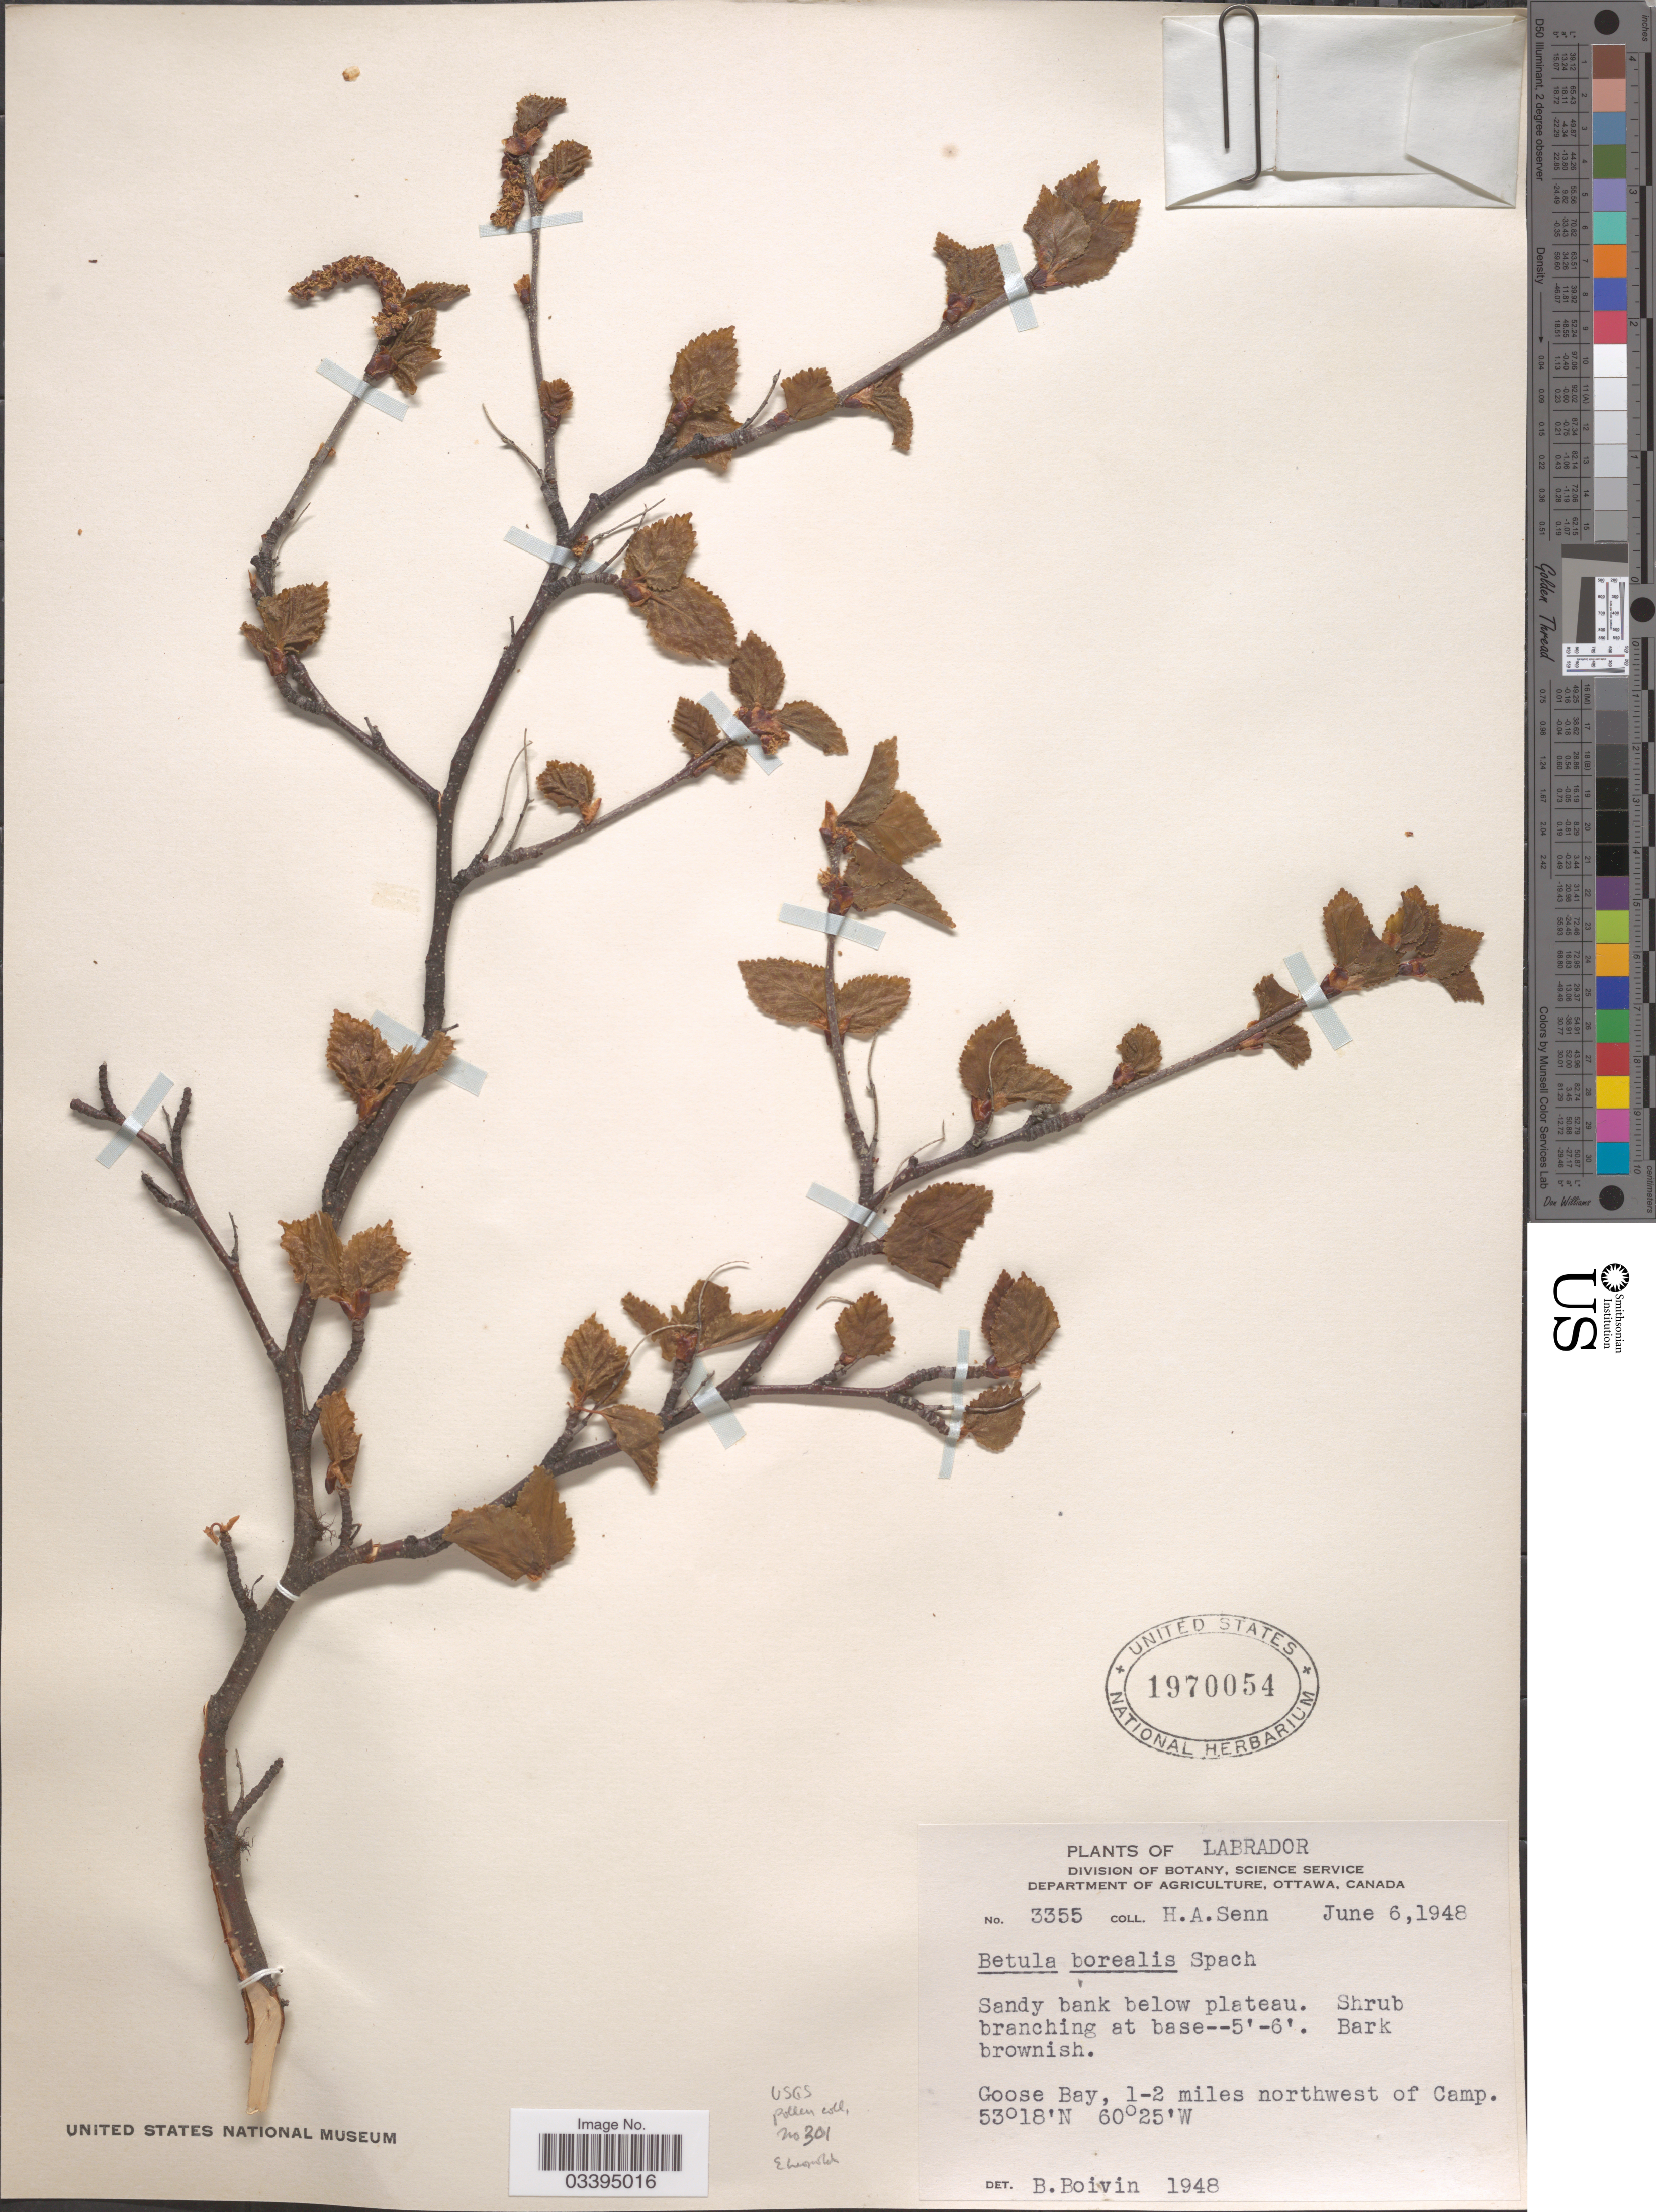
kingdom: Plantae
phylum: Tracheophyta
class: Magnoliopsida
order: Fagales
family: Betulaceae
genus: Betula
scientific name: Betula borealis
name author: Spach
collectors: H. Senn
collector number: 3355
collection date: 1948-06-06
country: Canada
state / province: Newfoundland and Labrador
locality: Labrador. Sandy bank below plateau. Goose Bay, 1-2 miles northwest of Camp.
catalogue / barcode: US 1970054